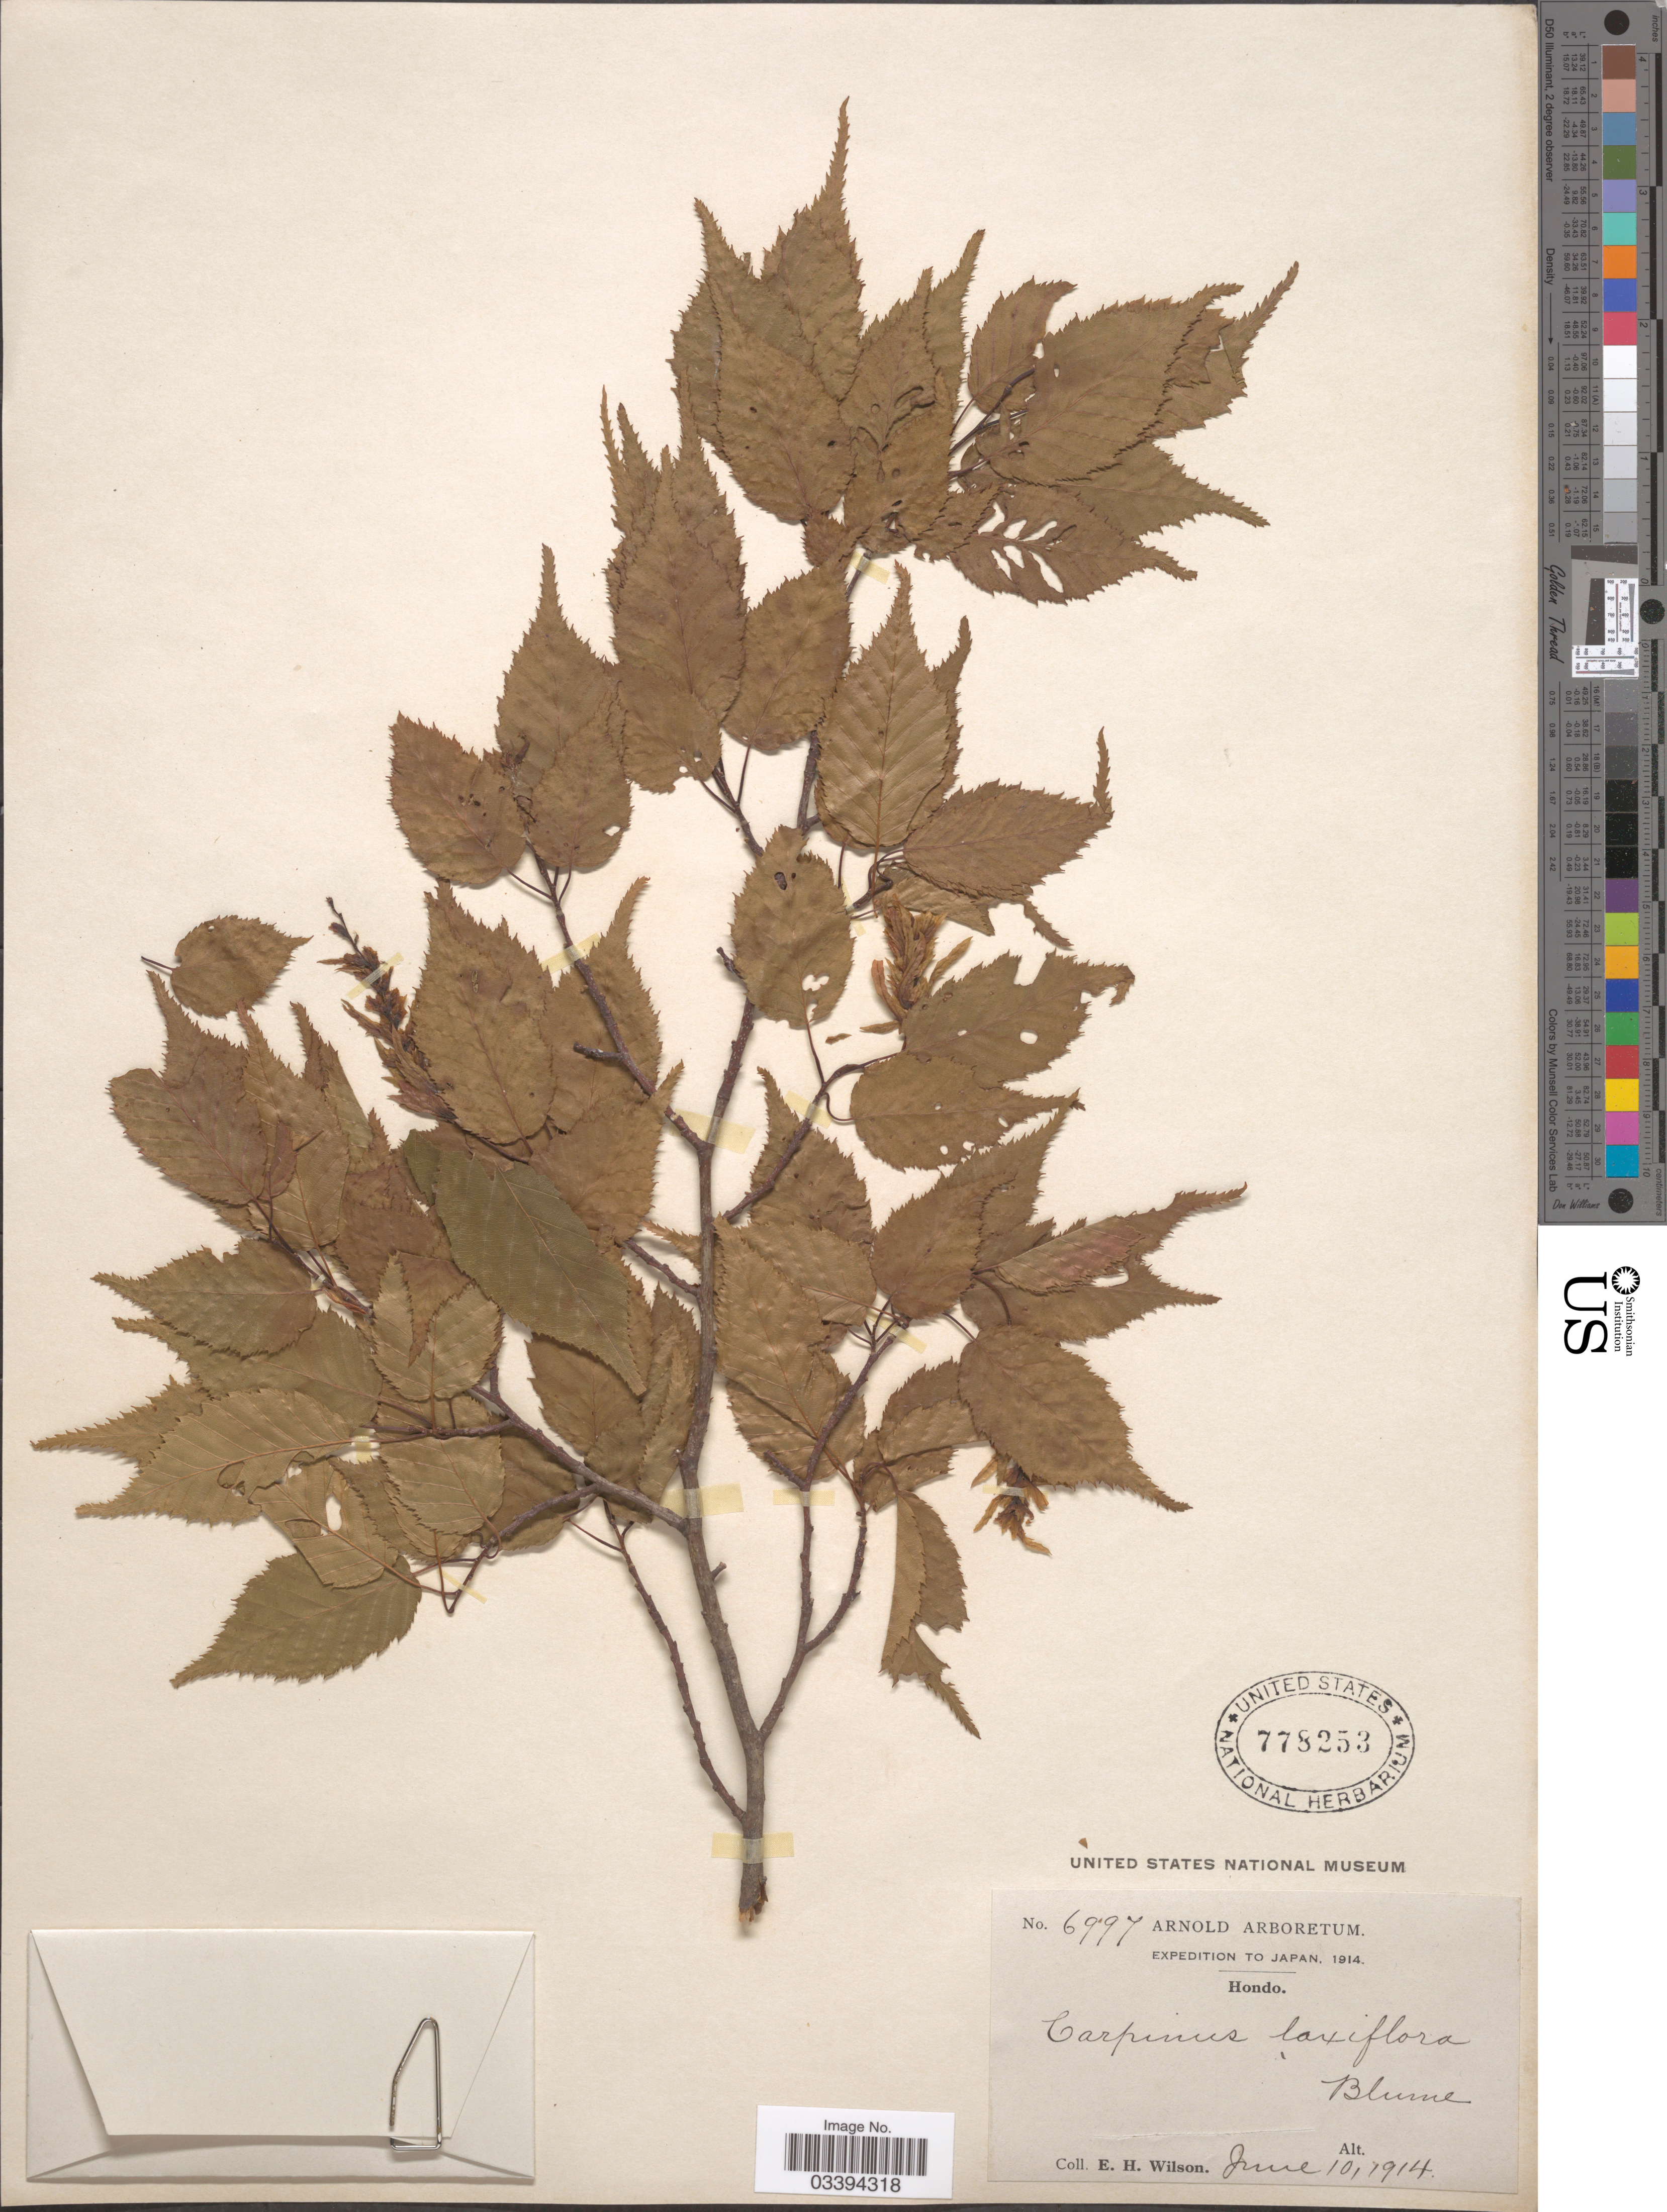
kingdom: Plantae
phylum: Tracheophyta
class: Magnoliopsida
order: Fagales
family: Betulaceae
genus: Carpinus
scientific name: Carpinus laxiflora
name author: (Siebold & Zucc.) Blume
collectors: E. Wilson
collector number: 6997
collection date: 1914-06-10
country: Japan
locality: Hondo.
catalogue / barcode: US 778253